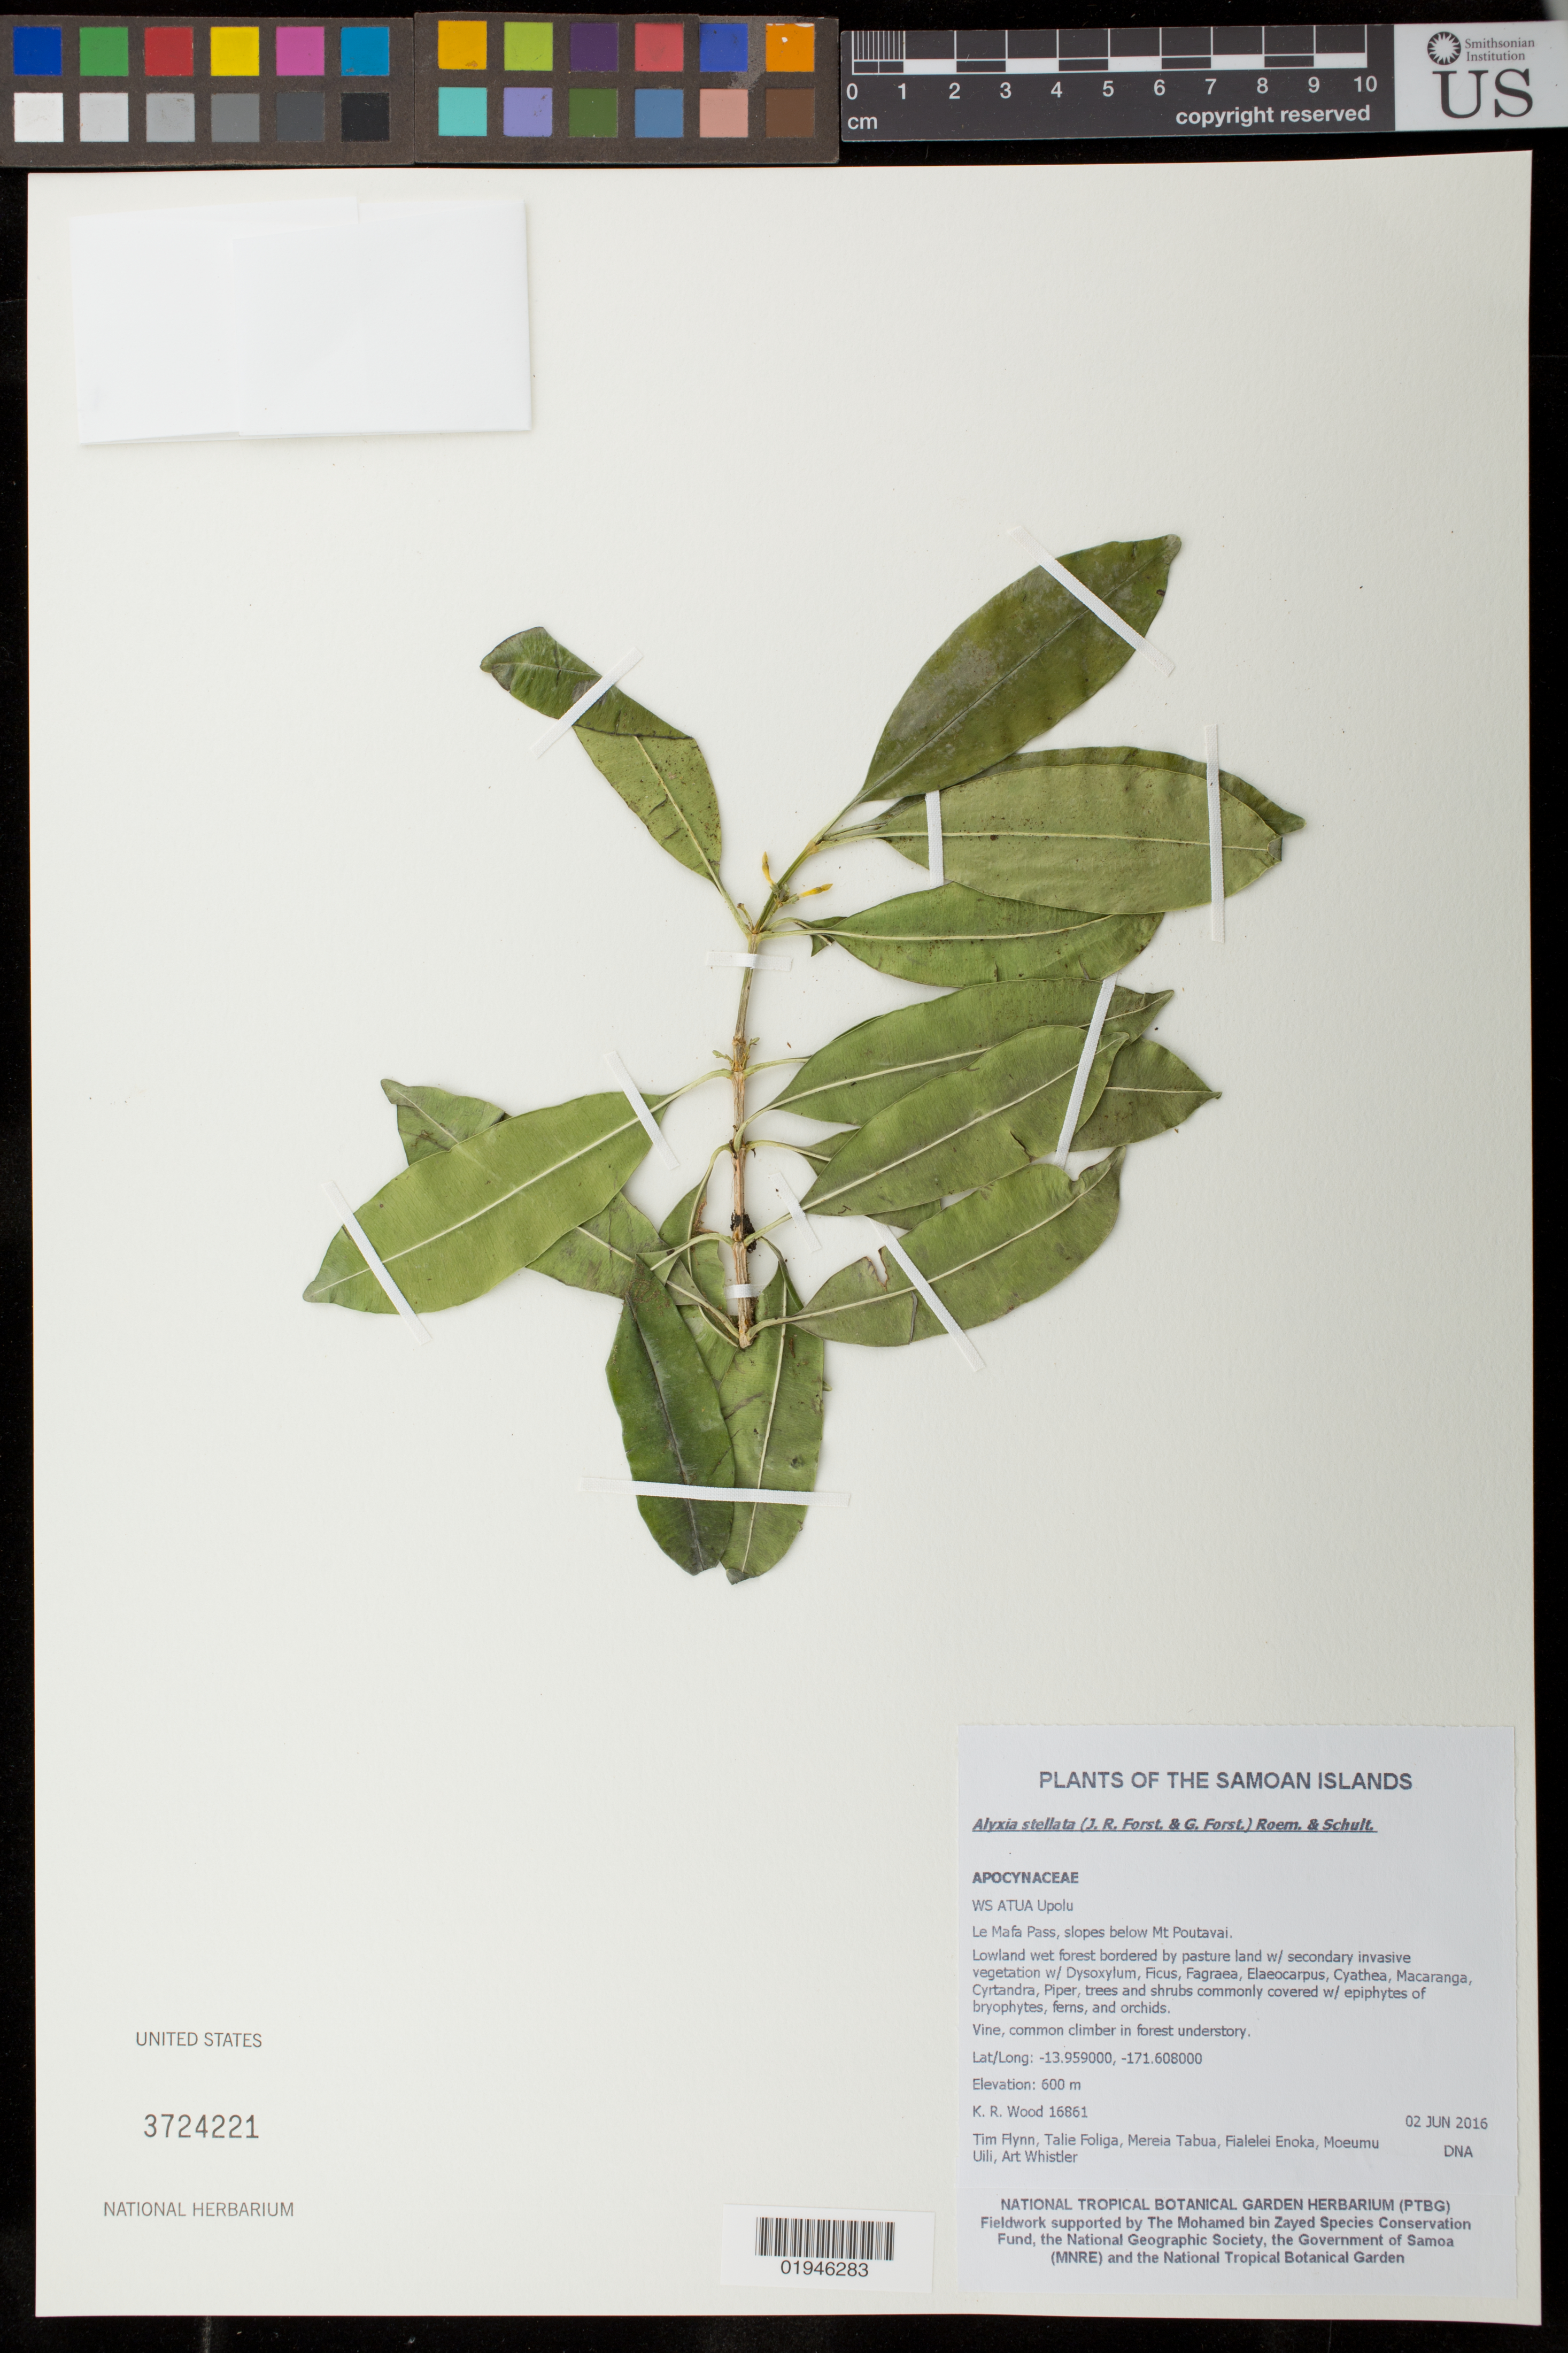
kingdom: Plantae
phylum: Tracheophyta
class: Magnoliopsida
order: Gentianales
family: Apocynaceae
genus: Alyxia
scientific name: Alyxia stellata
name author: (J.R. Forst. & G. Forst.) Roem. & Schult.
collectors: K. R. Wood, T. W. Flynn, T. Foliga, M. Tabua, F. Enoka, M. Uili & A. Whistler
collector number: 16861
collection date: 2016-06-02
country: Samoa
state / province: Atua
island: Upolu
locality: Upolu, Le Mafa Pass, slopes below Mt. Poutavai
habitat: Lowland wet forest bordered by pasture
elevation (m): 600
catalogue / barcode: US 3724221